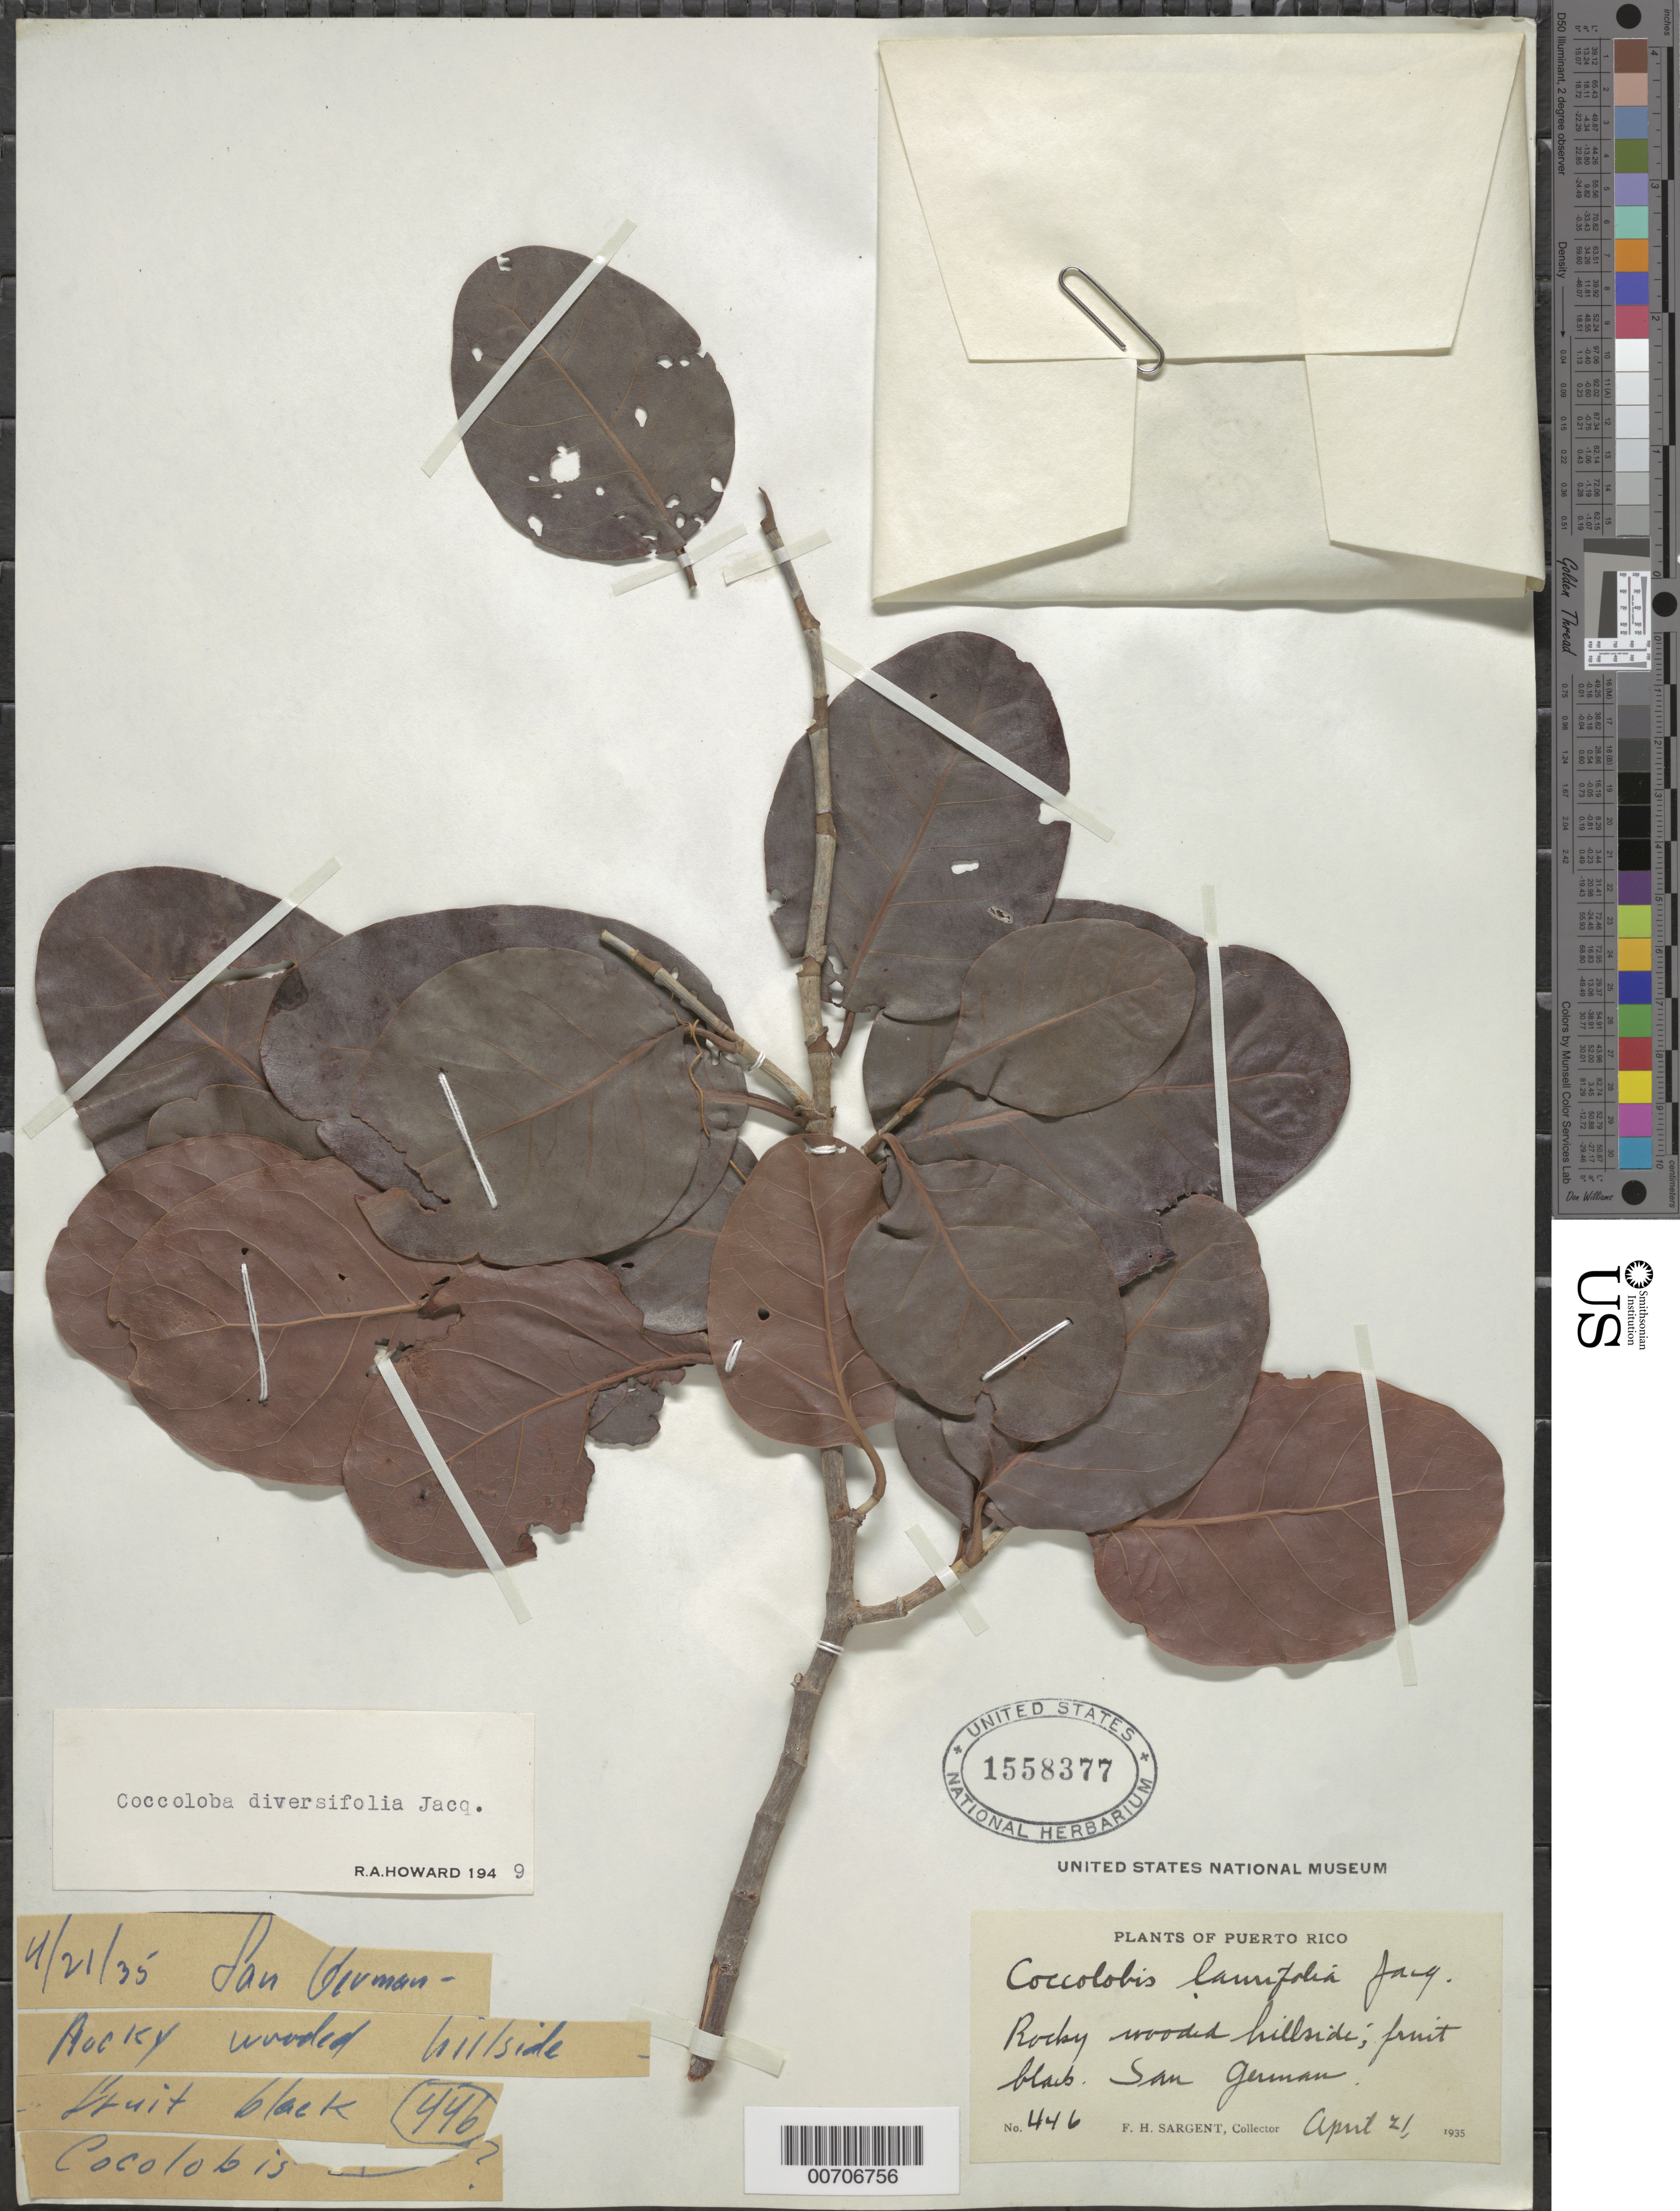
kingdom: Plantae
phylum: Tracheophyta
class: Magnoliopsida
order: Caryophyllales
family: Polygonaceae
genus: Coccoloba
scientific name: Coccoloba diversifolia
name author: Jacq.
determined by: Howard, R. A.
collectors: F. H. Sargent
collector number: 446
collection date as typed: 21 Apr 1935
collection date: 1935-04-21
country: Puerto Rico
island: Greater Antilles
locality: San German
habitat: Rocky wooded hillside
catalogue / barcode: US 1558377